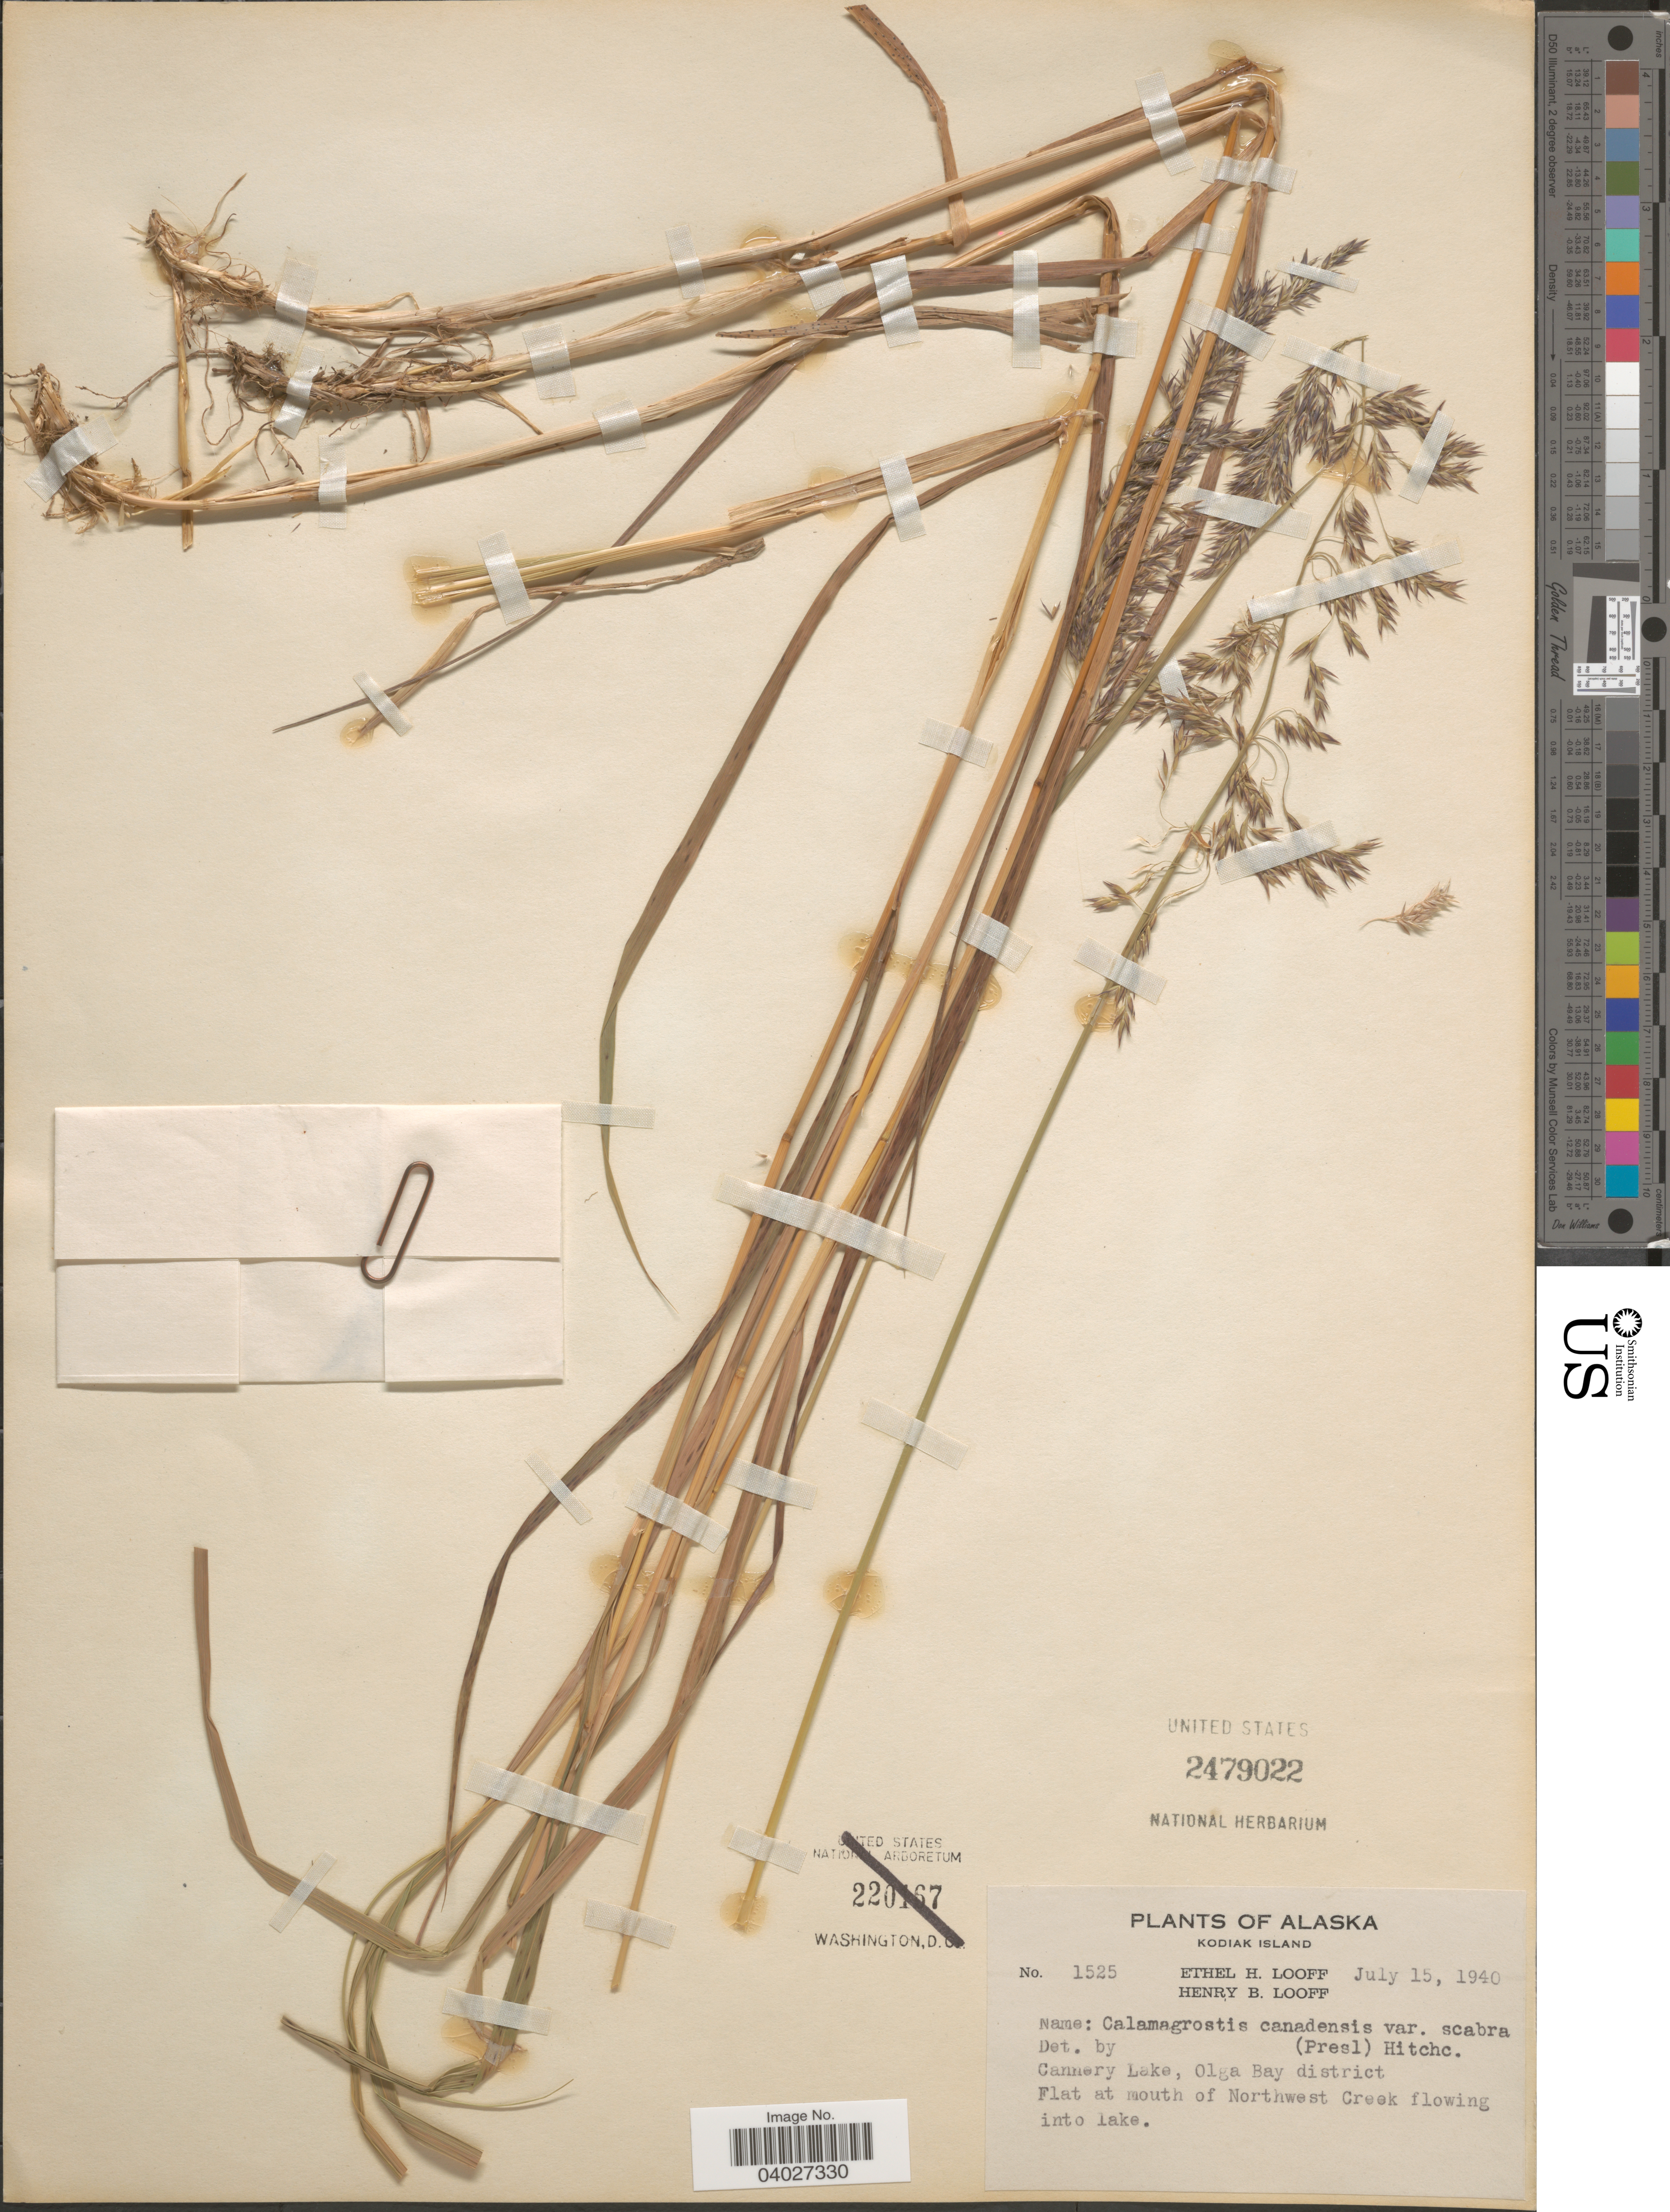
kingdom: Plantae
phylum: Tracheophyta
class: Liliopsida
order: Poales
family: Poaceae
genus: Calamagrostis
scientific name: Calamagrostis canadensis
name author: (Michx.) P. Beauv.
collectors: E. Looff & H. Looff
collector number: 1525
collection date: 1940-07-15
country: United States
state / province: Alaska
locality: Kodiak Island. Cannery Lake, Olga Bay district. Flat at mouth of Northwest Creek flowing into lake.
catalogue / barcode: US 2479022